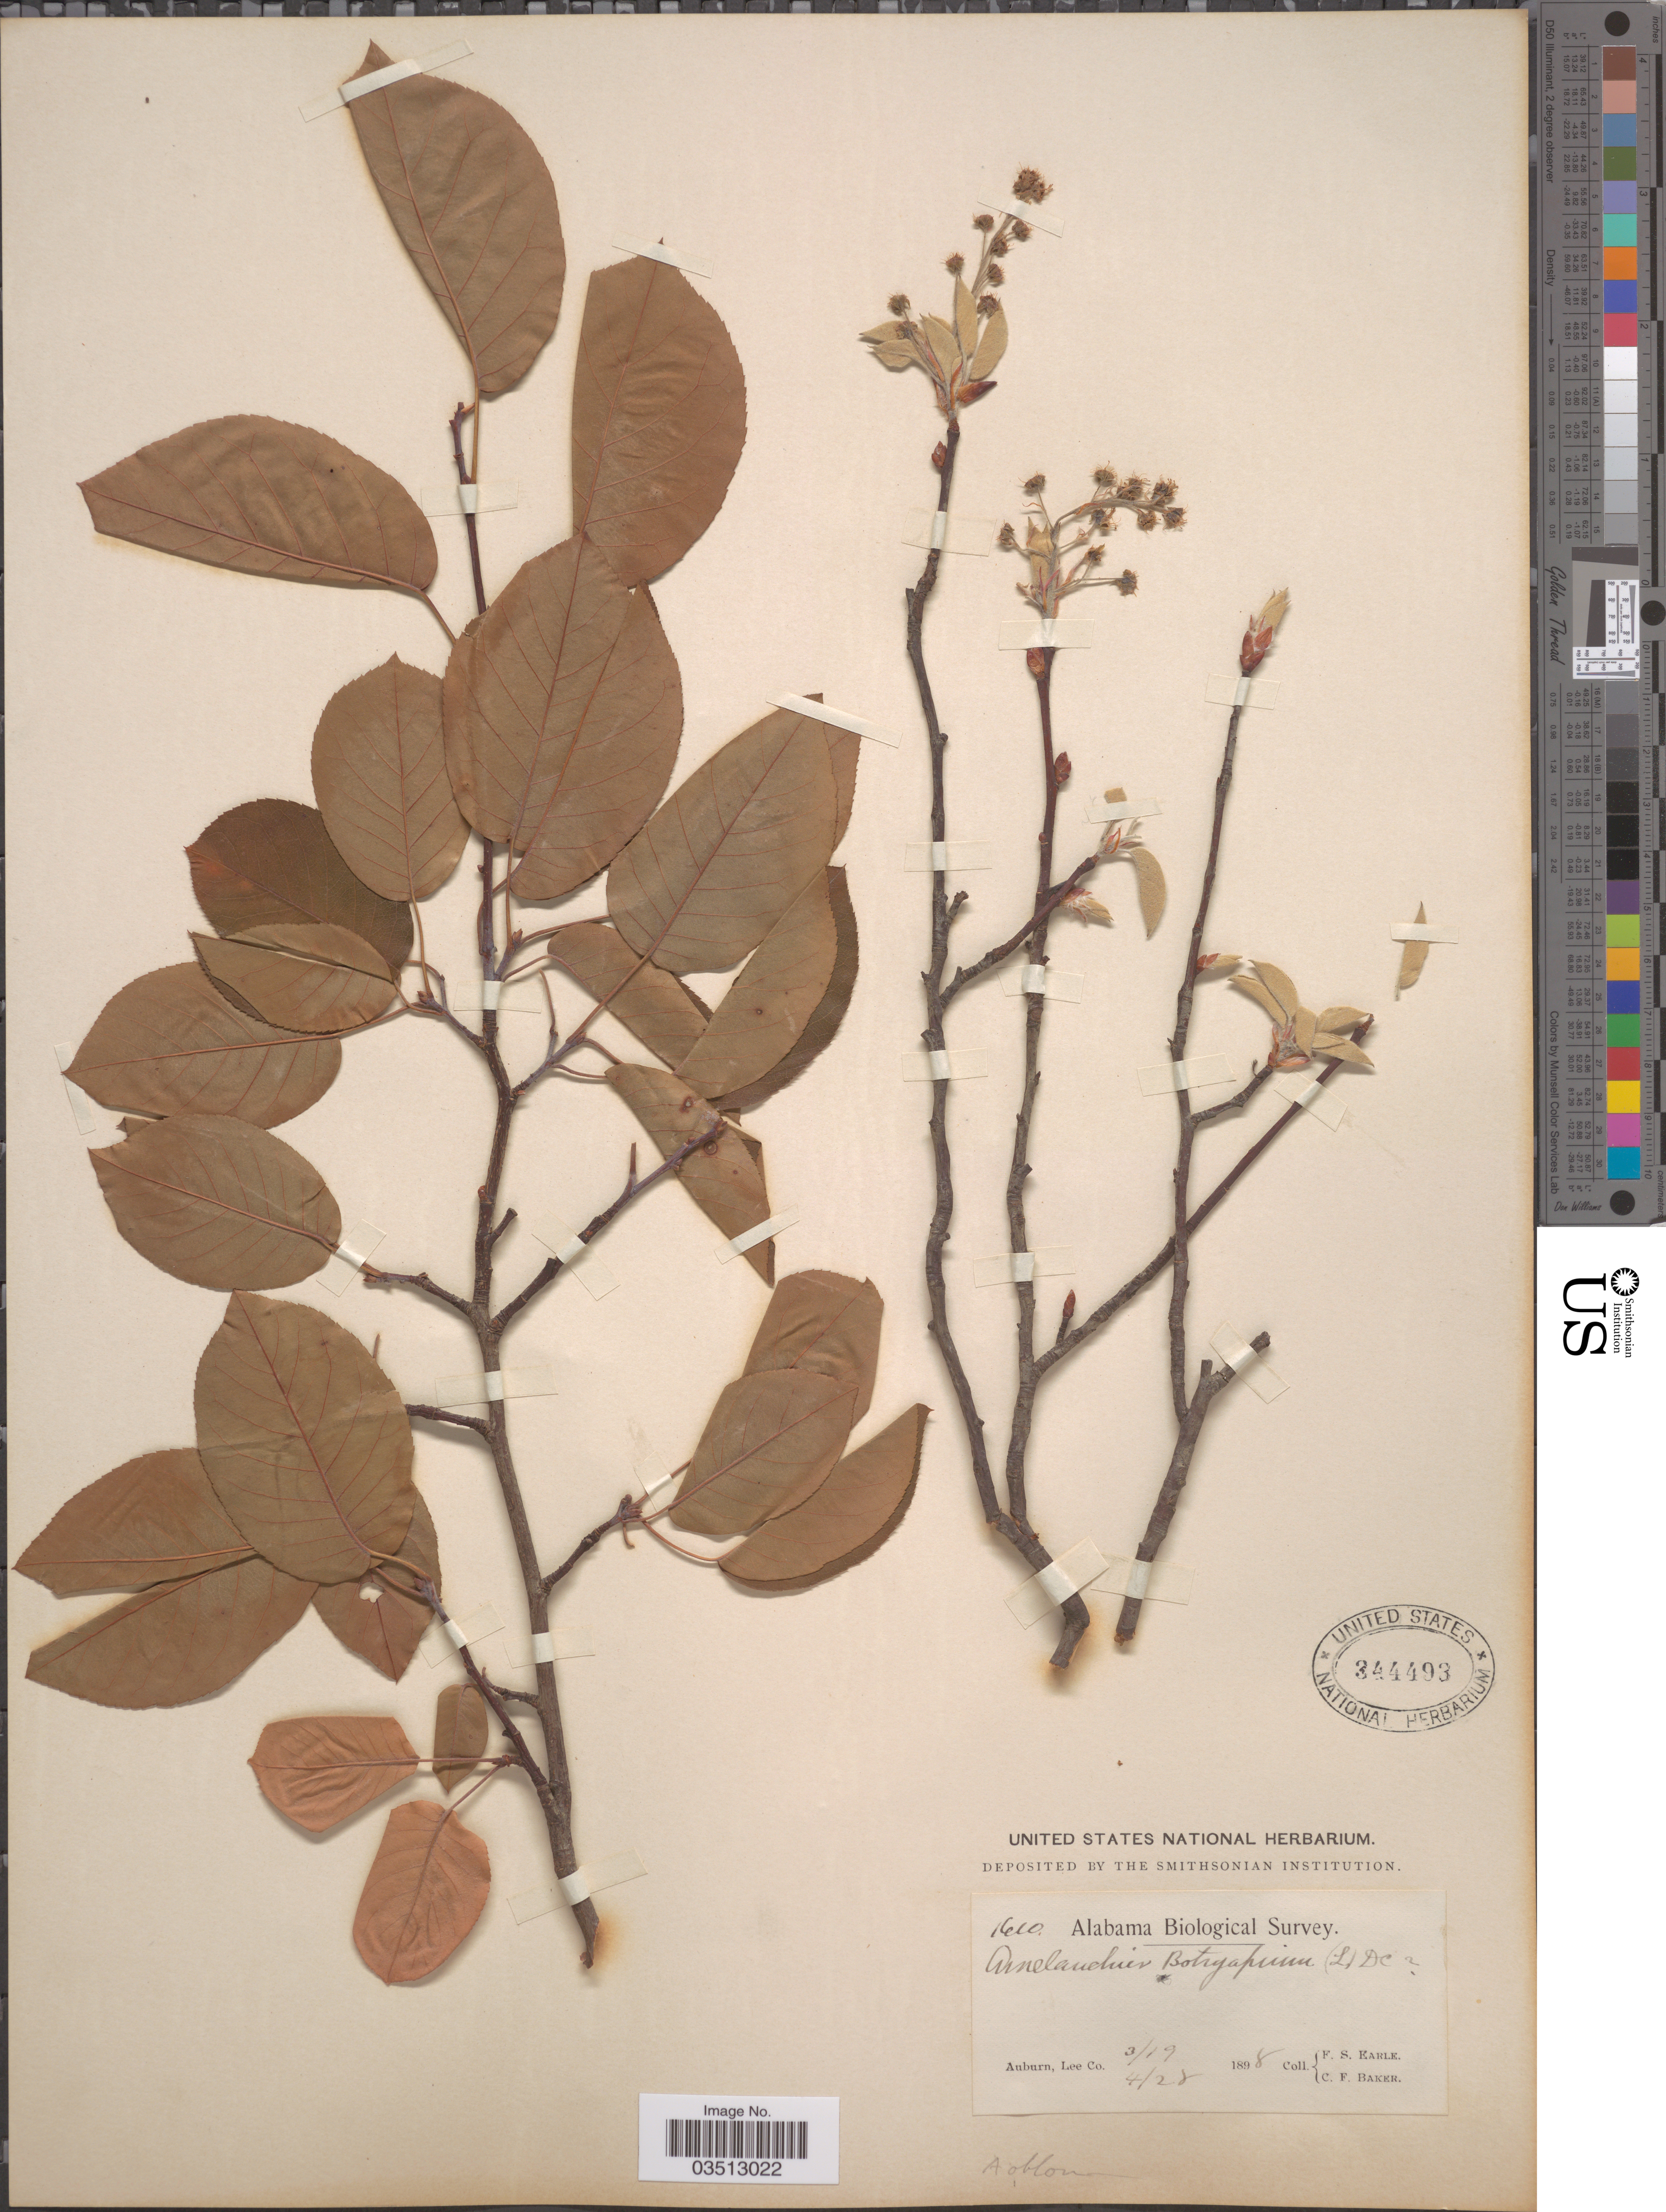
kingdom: Plantae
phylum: Tracheophyta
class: Magnoliopsida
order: Rosales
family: Rosaceae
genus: Amelanchier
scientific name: Amelanchier sp.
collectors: F. S. Earle & C. F. Baker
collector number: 1610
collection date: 1898-03-19/1898-04-28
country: United States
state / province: Alabama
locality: Auburn, Lee Co.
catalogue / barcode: US 344493